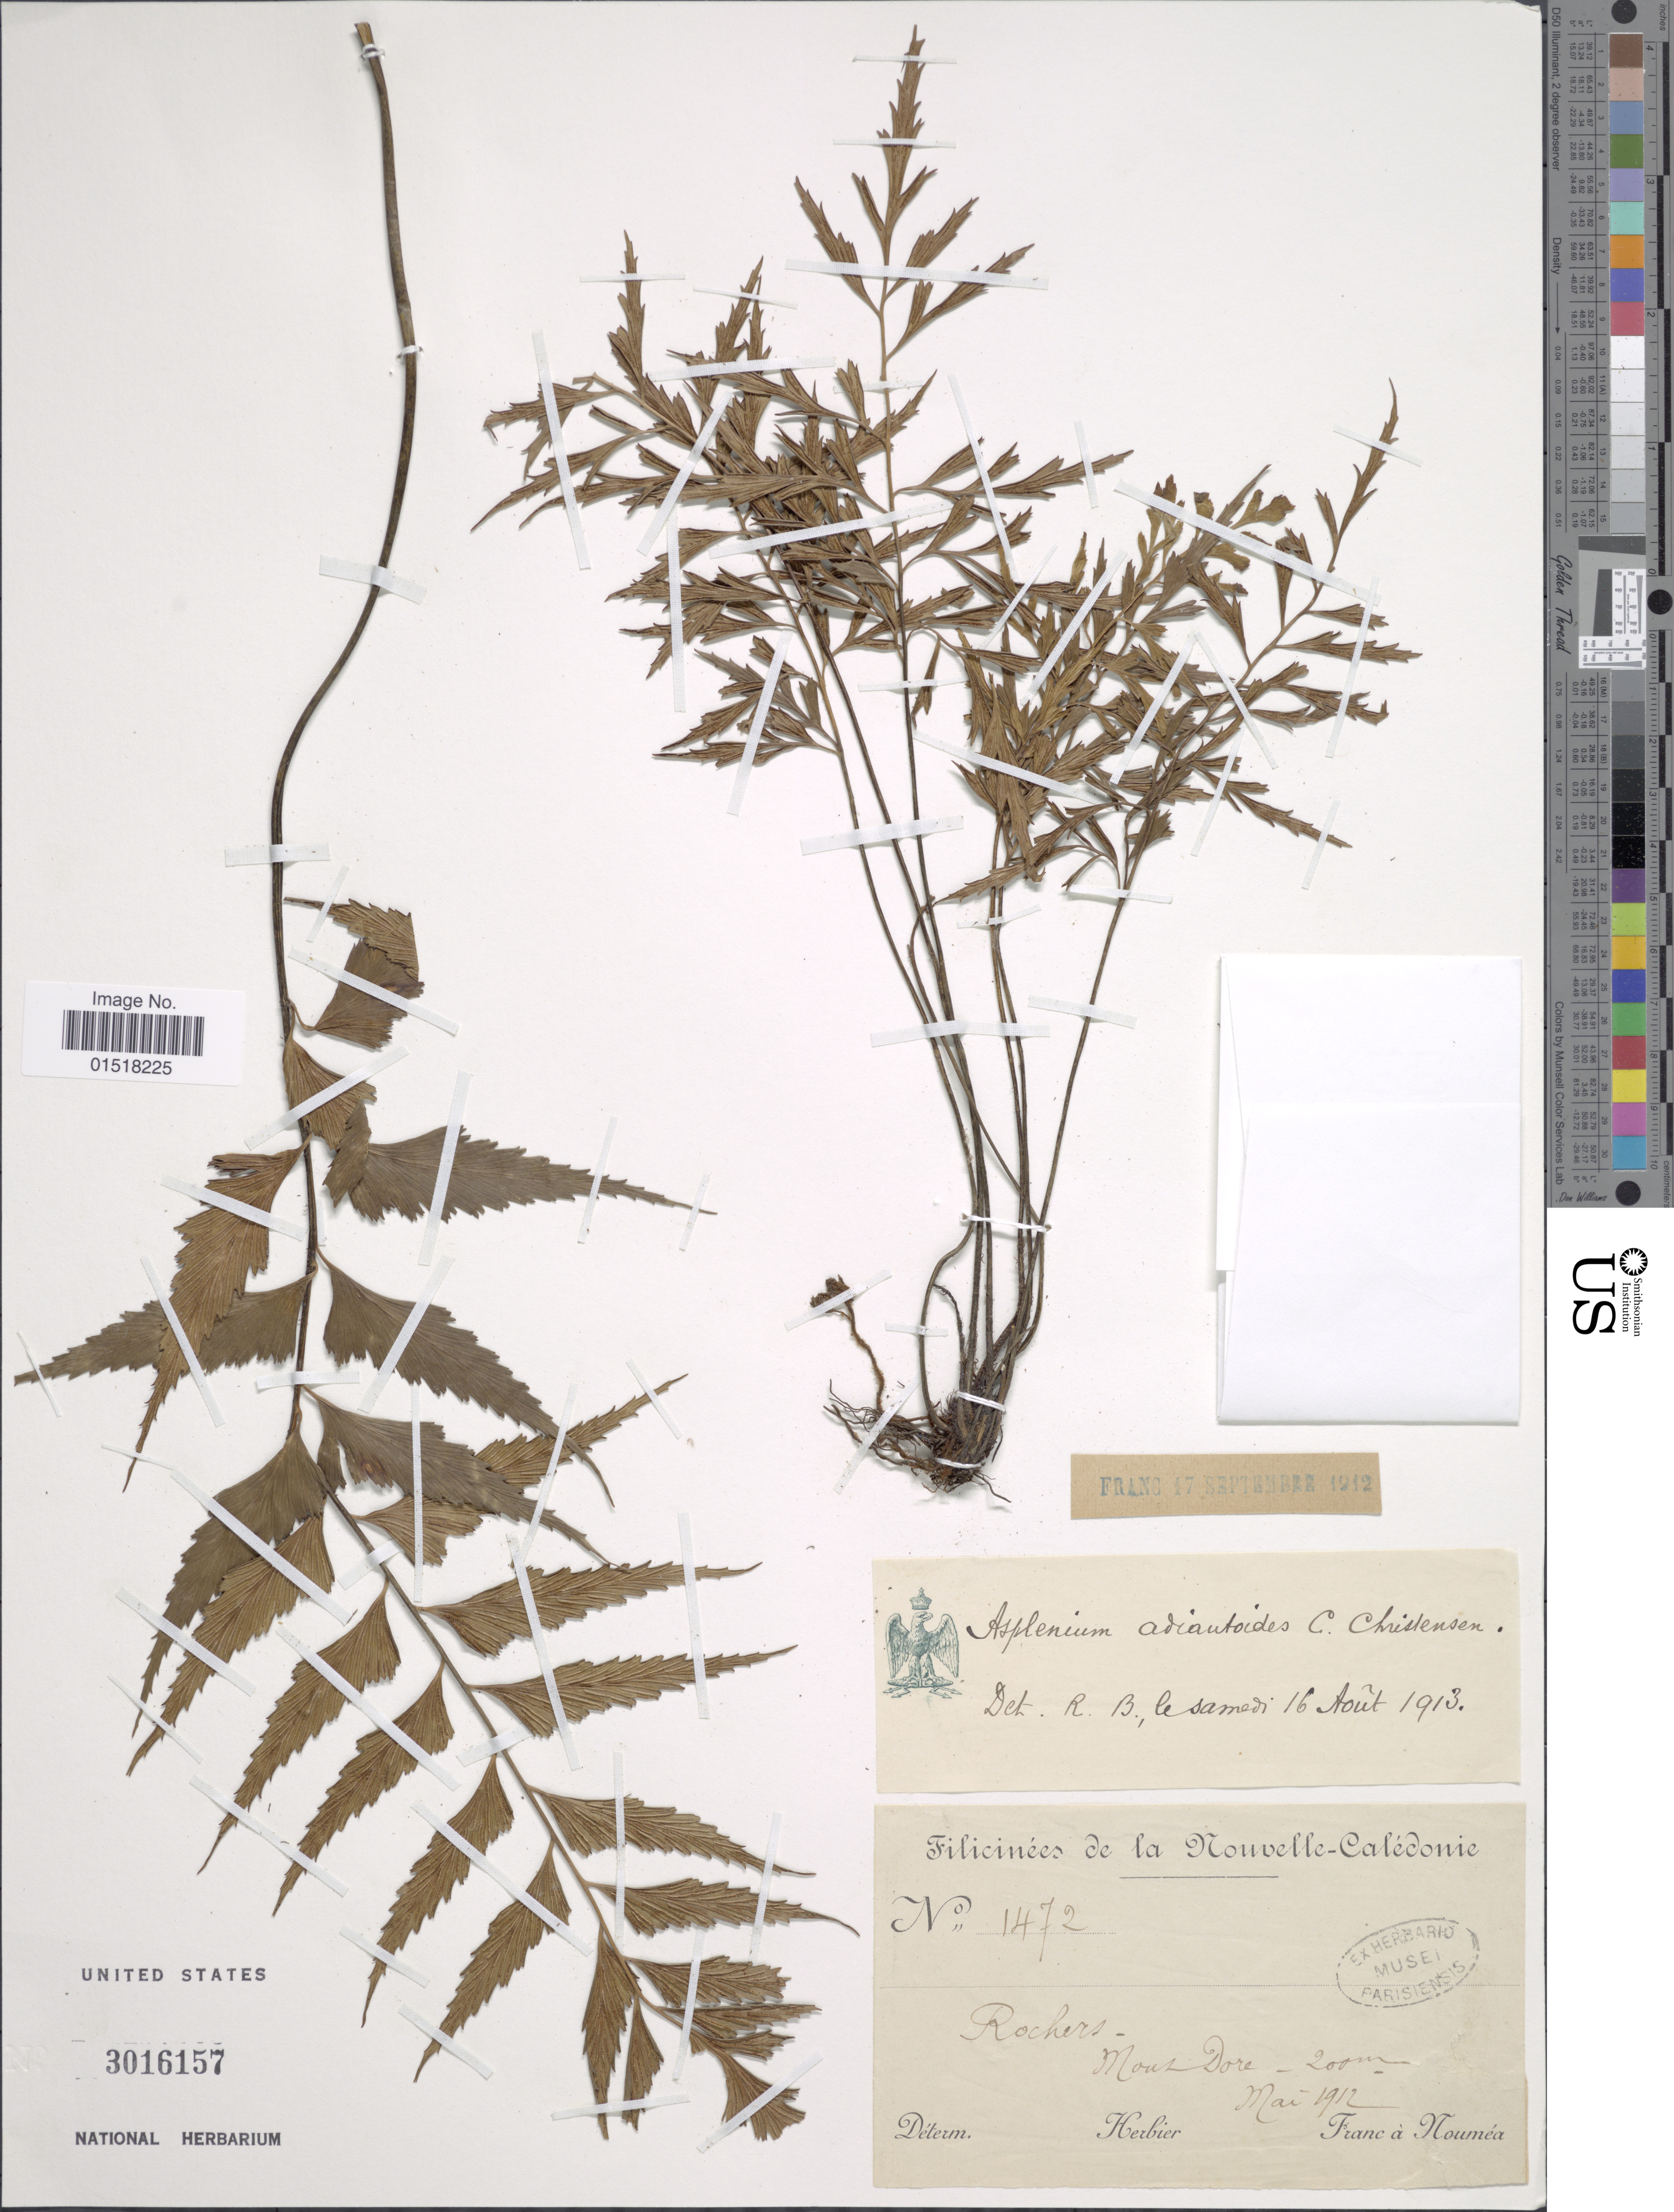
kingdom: Plantae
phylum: Tracheophyta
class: Polypodiopsida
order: Polypodiales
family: Aspleniaceae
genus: Asplenium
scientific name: Asplenium polyodon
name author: G. Forst.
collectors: Franc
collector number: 1472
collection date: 1912-05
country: New Caledonia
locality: Rochers, Mont Dore.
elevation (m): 200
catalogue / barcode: US 3016157